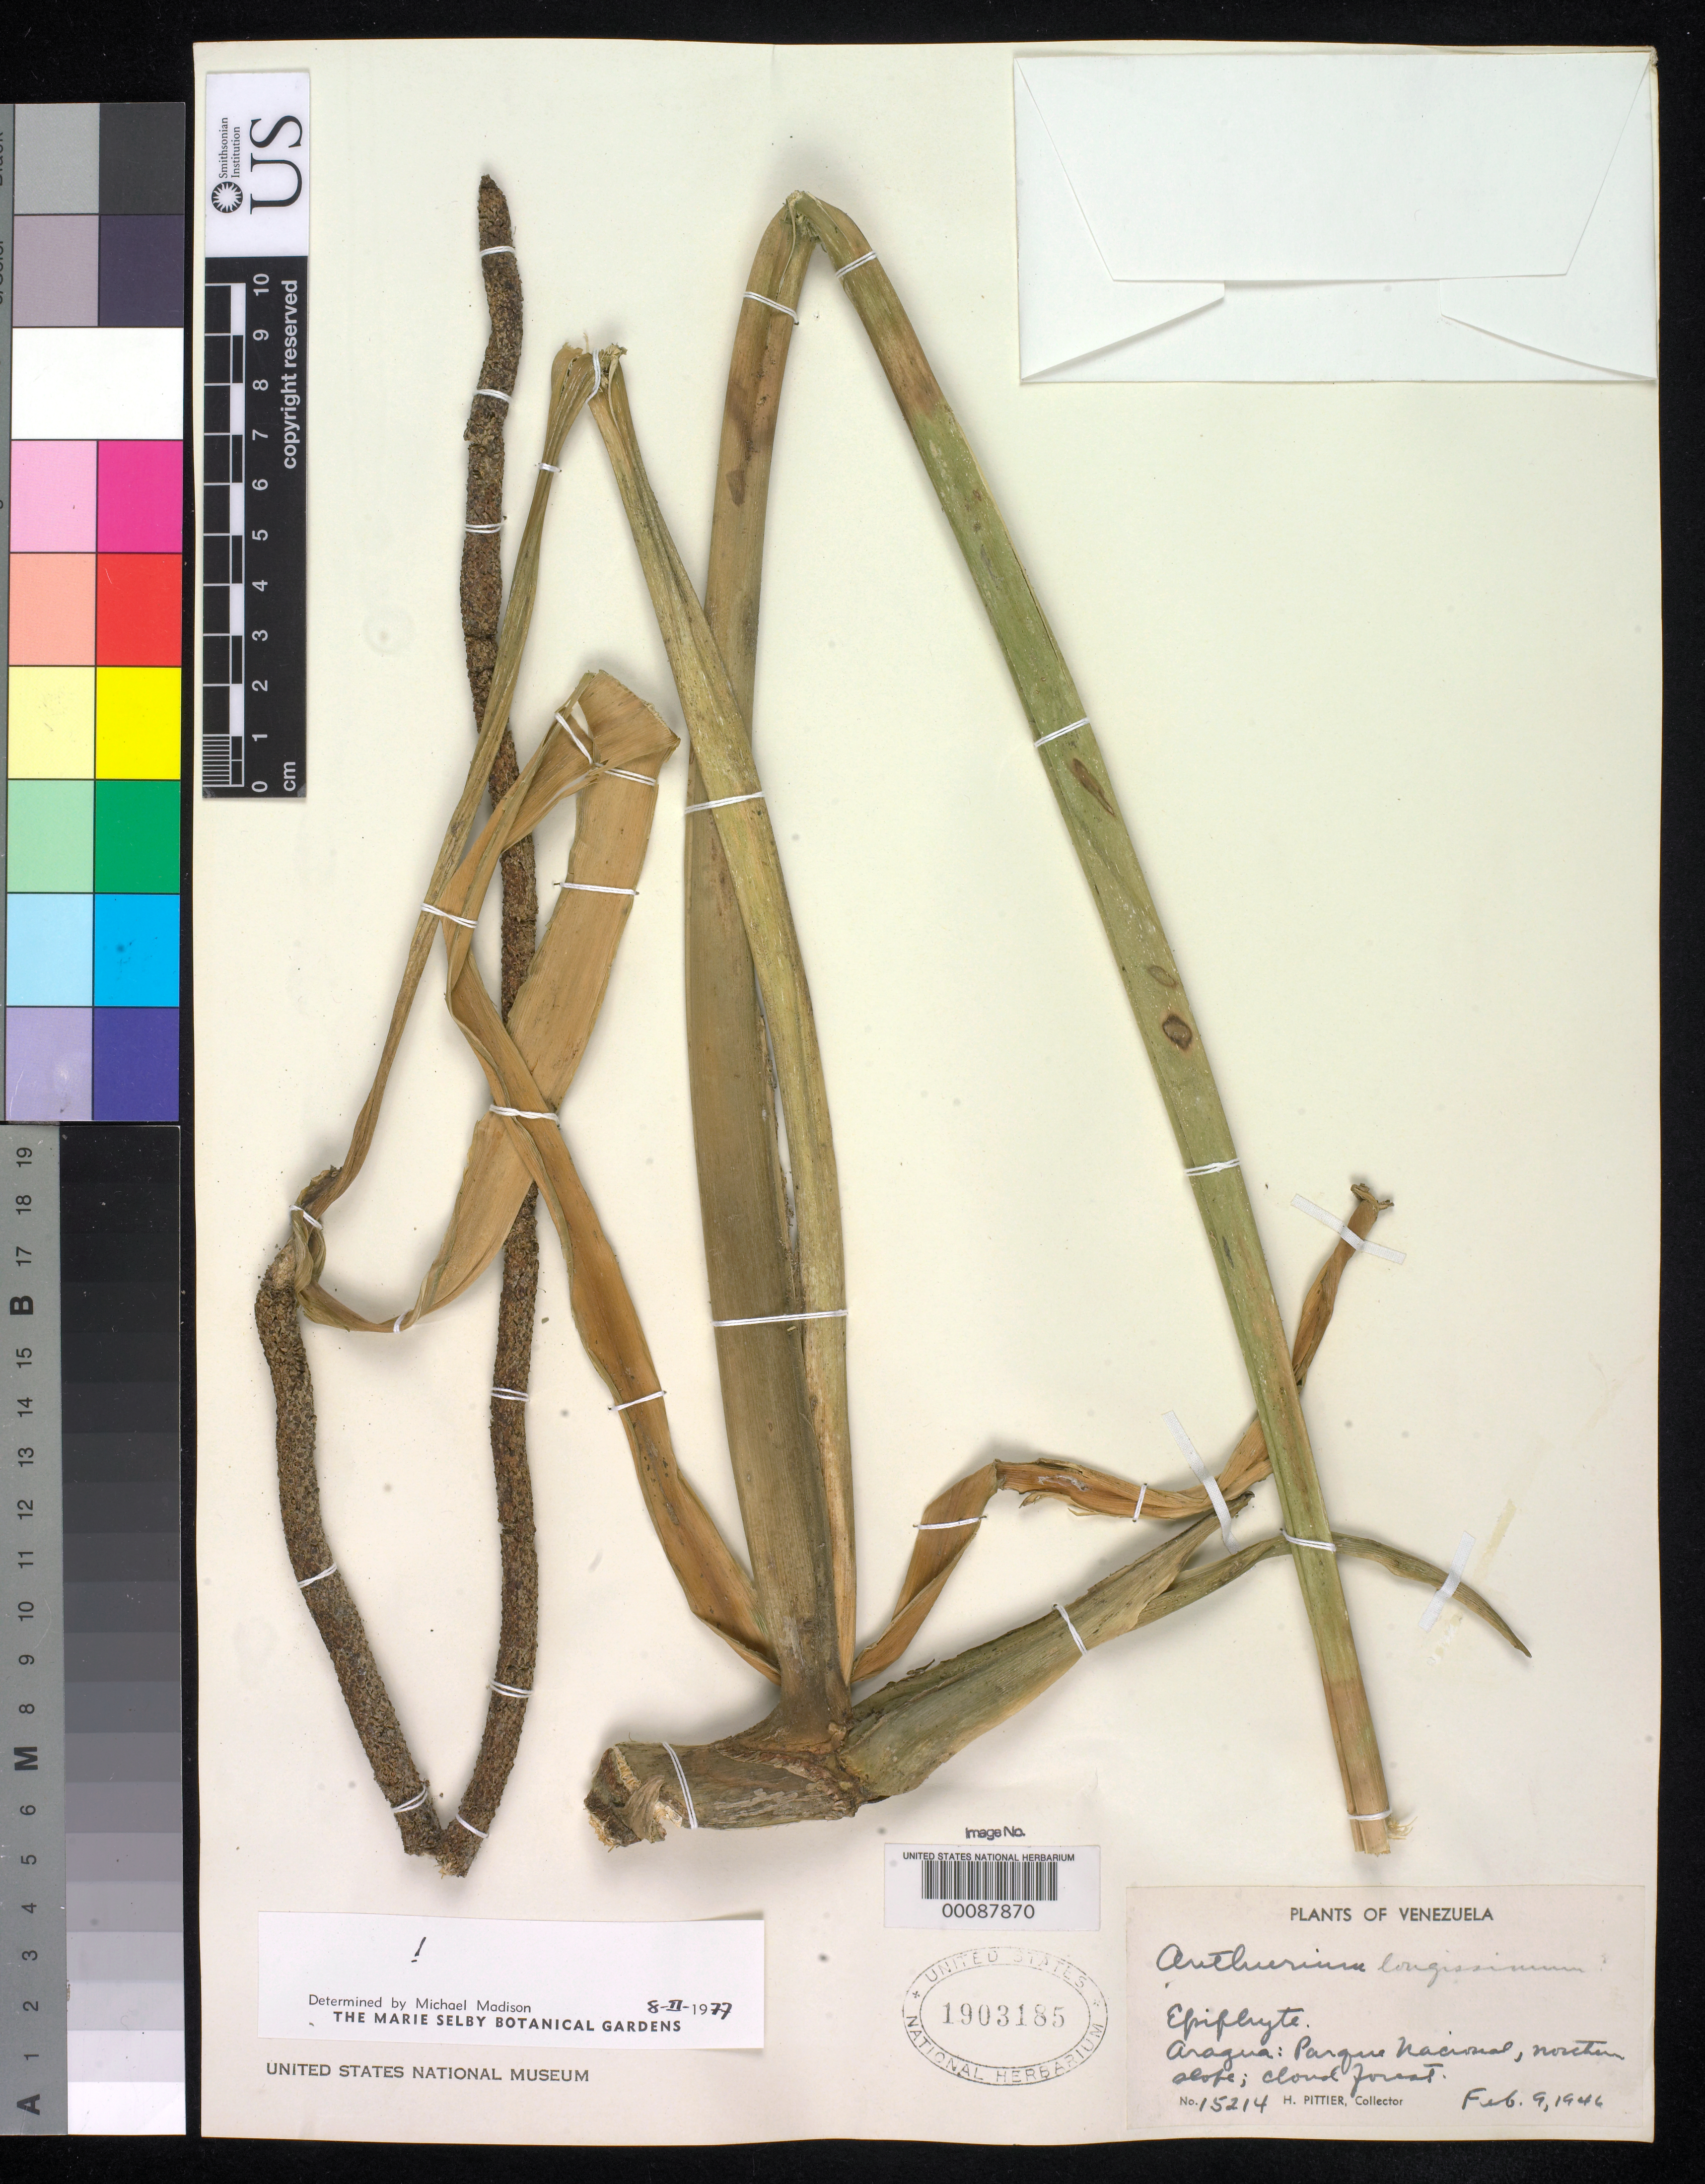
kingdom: Plantae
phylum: Tracheophyta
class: Liliopsida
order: Alismatales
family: Araceae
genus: Anthurium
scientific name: Anthurium longissimum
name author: Pittier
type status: Isotype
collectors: H. F. Pittier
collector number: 15214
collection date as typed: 09 Feb 1946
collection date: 1946-02-09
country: Venezuela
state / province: Aragua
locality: Parque Nacional.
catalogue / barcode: US 1903185